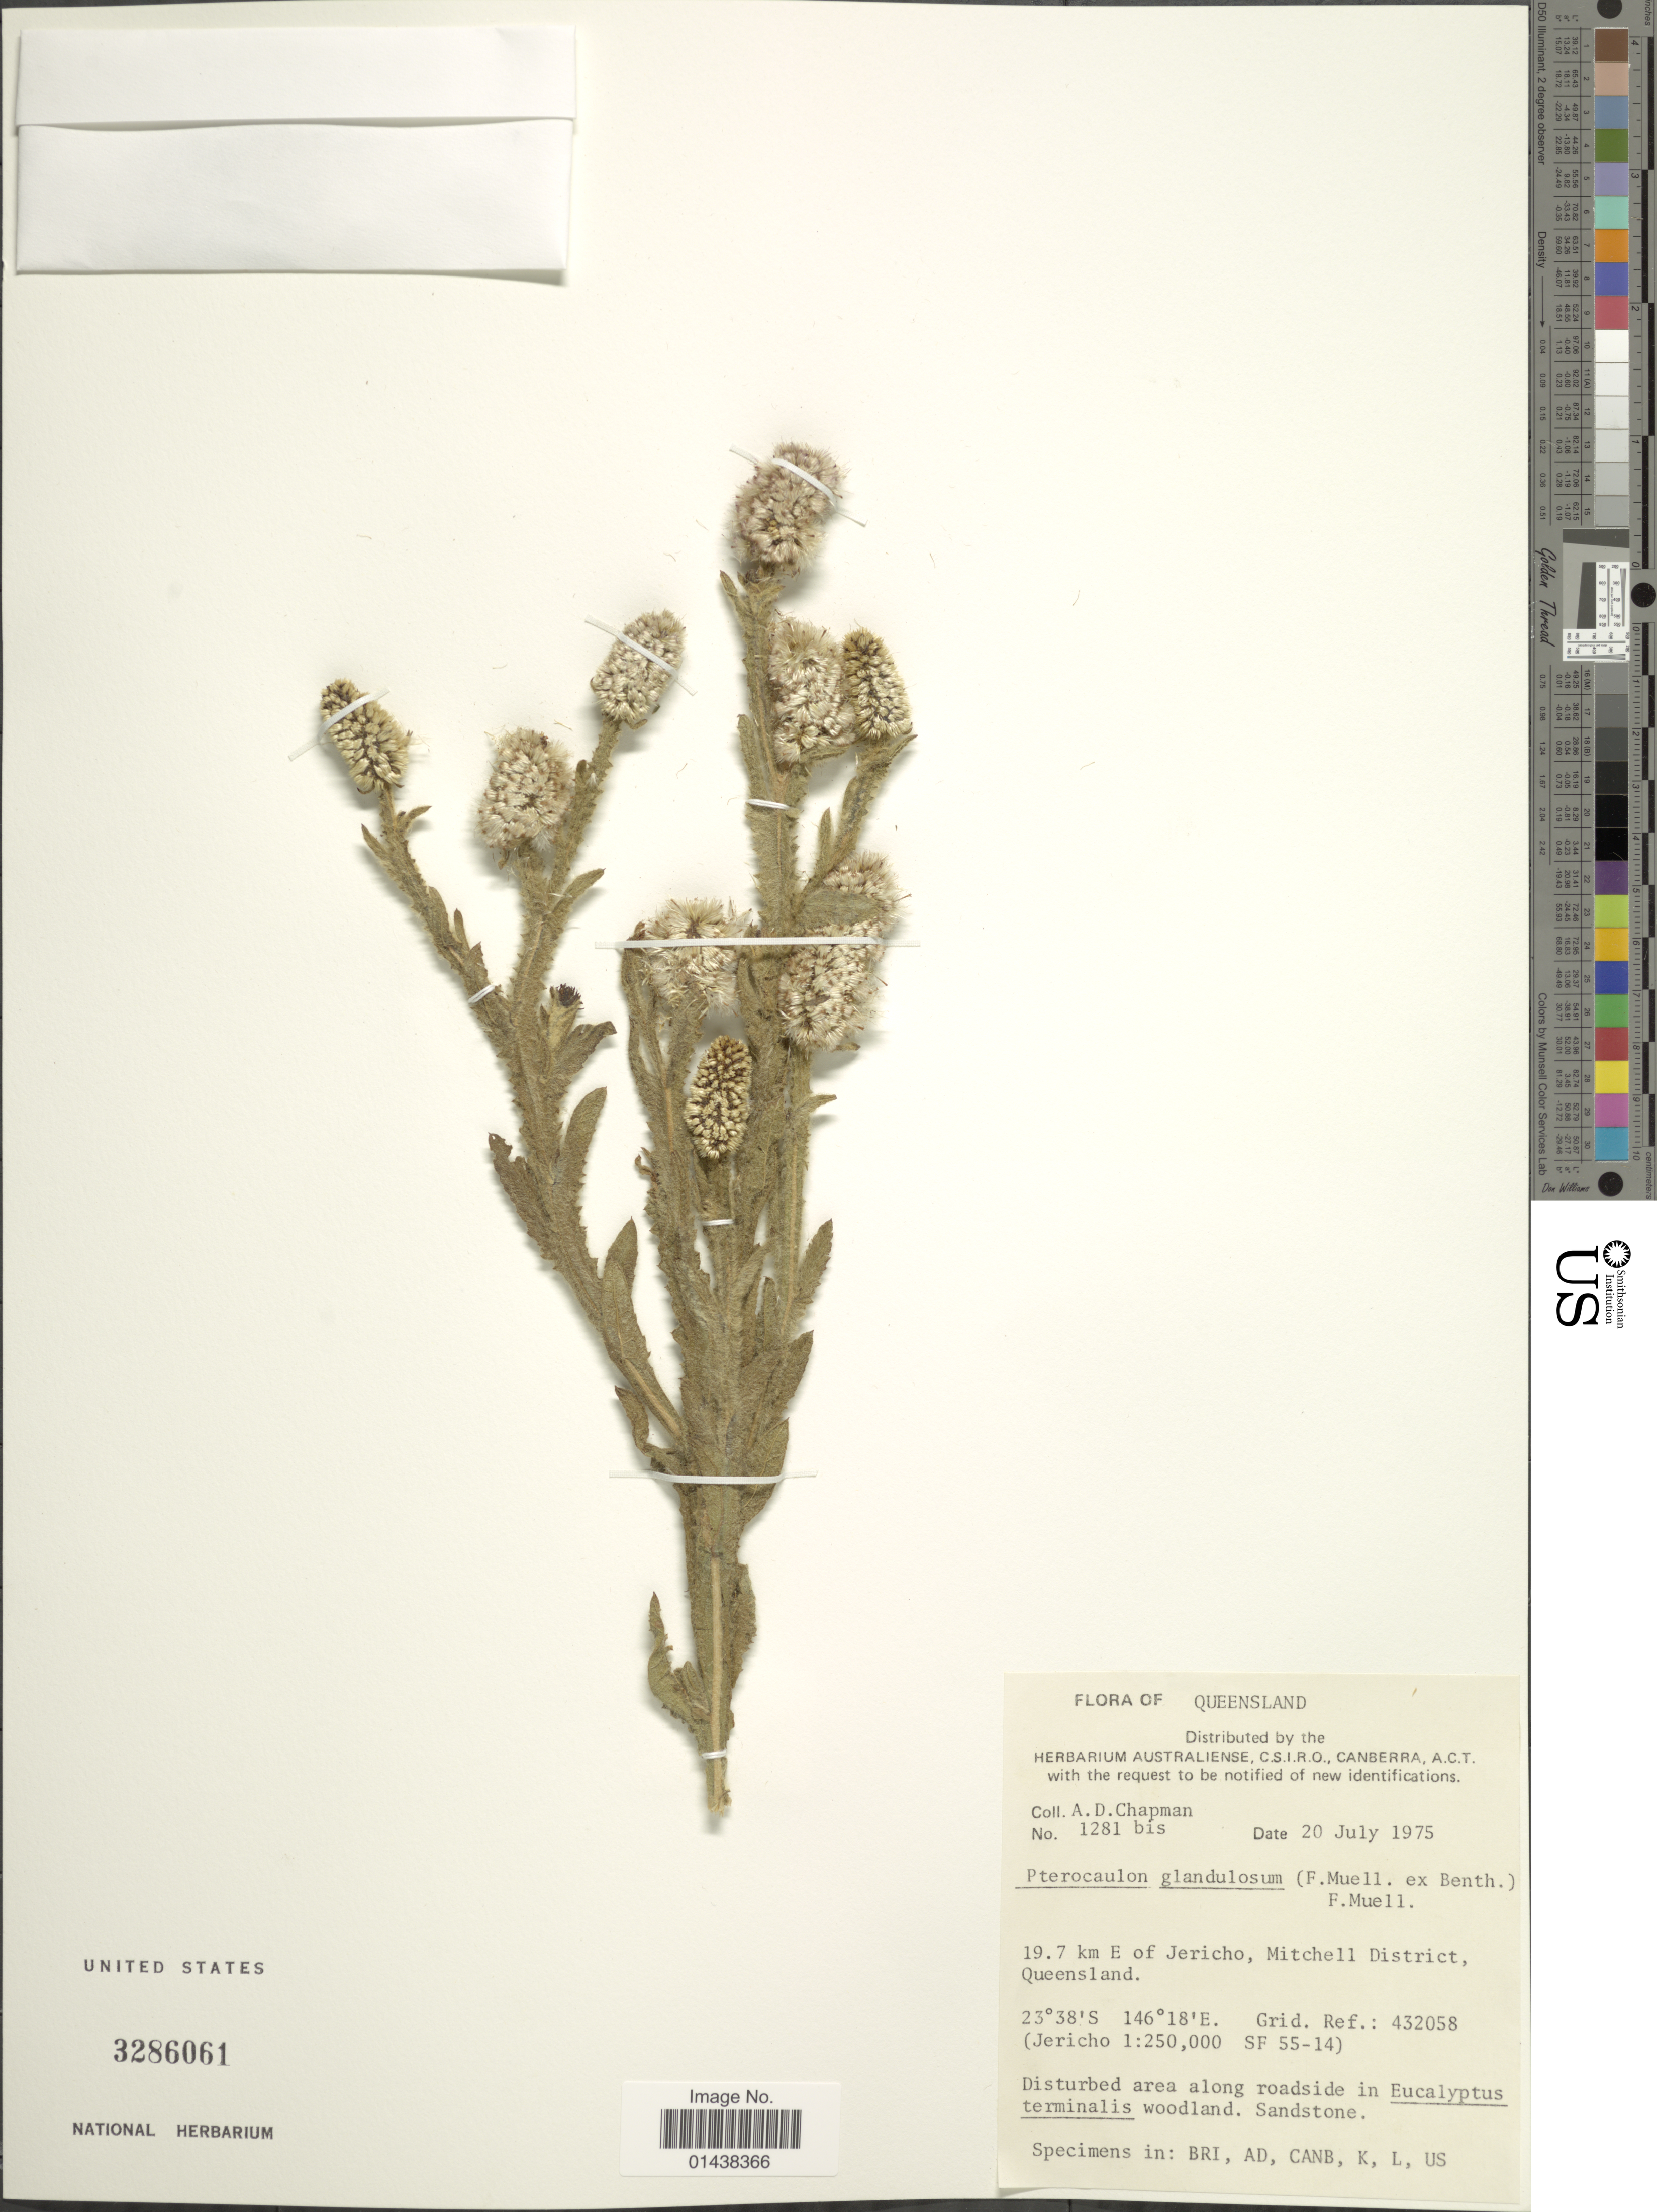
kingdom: Plantae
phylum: Tracheophyta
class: Magnoliopsida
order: Asterales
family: Asteraceae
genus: Pterocaulon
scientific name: Pterocaulon glandulosum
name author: (F. Muell. ex Benth.) Benth. & Hook. f. ex F. Muell.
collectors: A. D. Chapman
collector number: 1281bis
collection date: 1975-07-20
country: Australia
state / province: Queensland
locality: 19.7 km E of Jericho, Mitchell District, Queensland (Jericho 1:250.000 SF 55-14) Grid. Ref.: 432058 [unsure placement]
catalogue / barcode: US 3286061